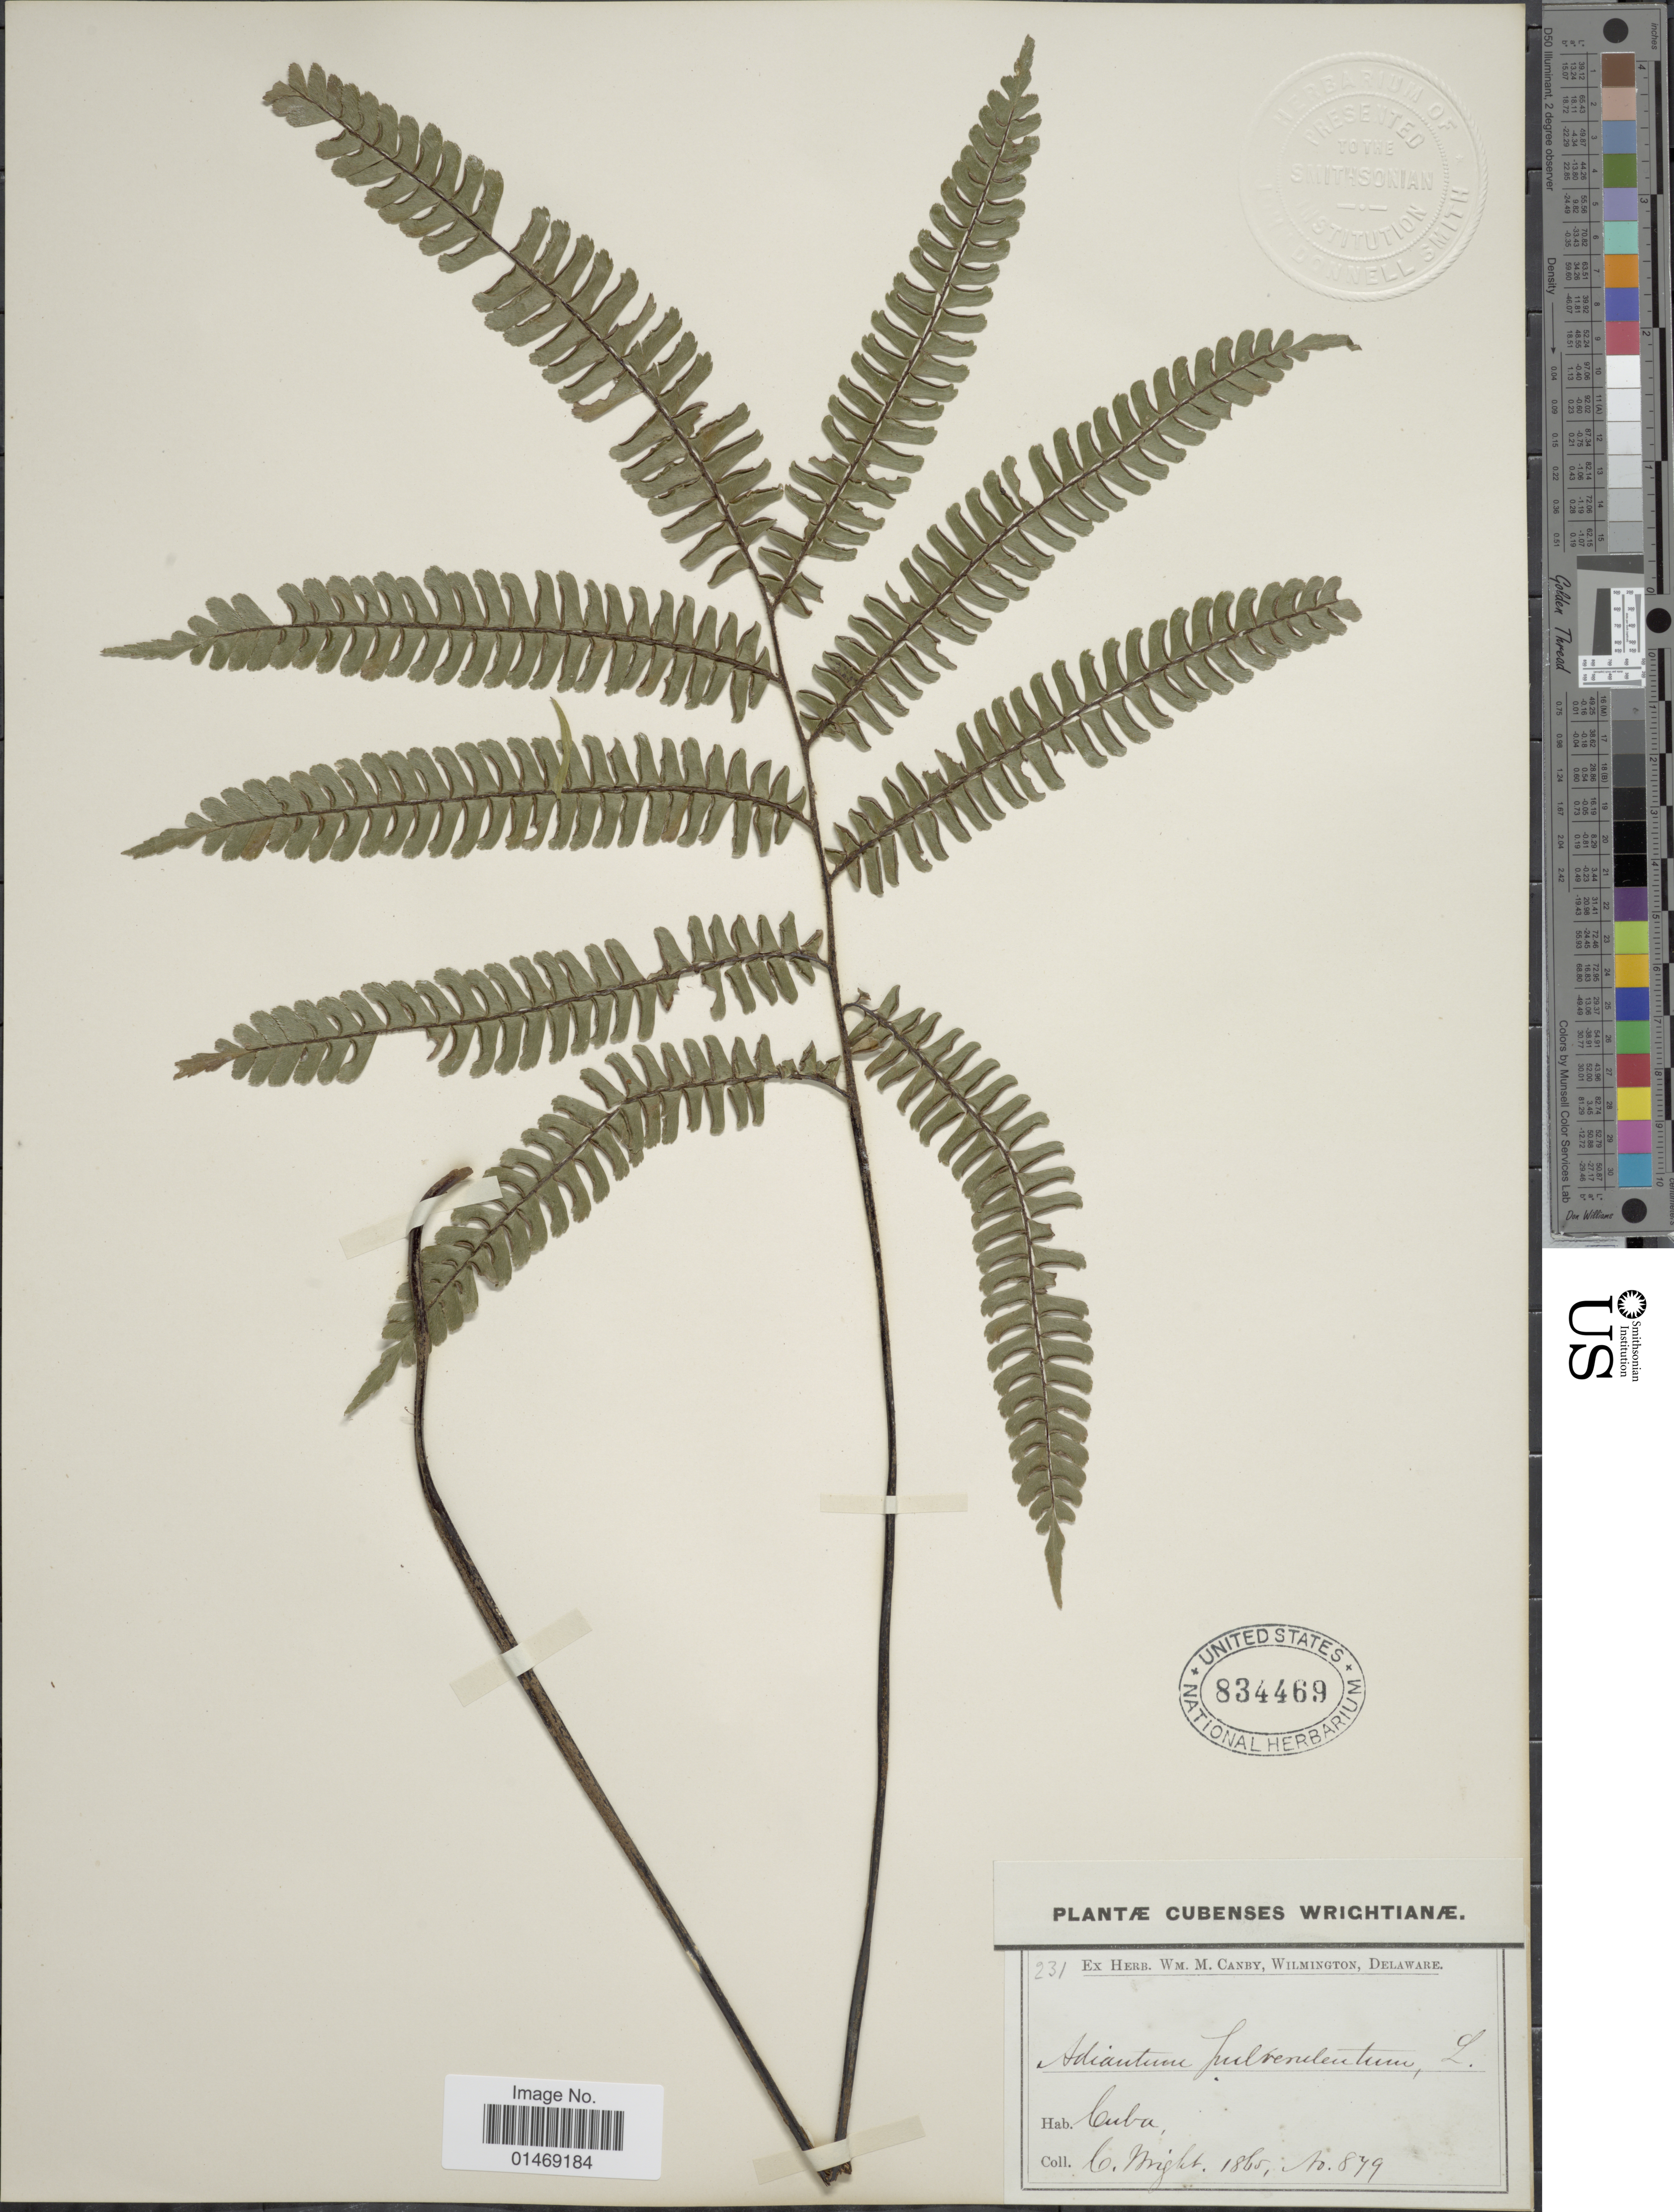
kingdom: Plantae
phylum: Tracheophyta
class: Polypodiopsida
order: Polypodiales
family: Pteridaceae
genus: Adiantum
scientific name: Adiantum pulverulentum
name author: L.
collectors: C. Wright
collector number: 879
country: Cuba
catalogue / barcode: US 834469